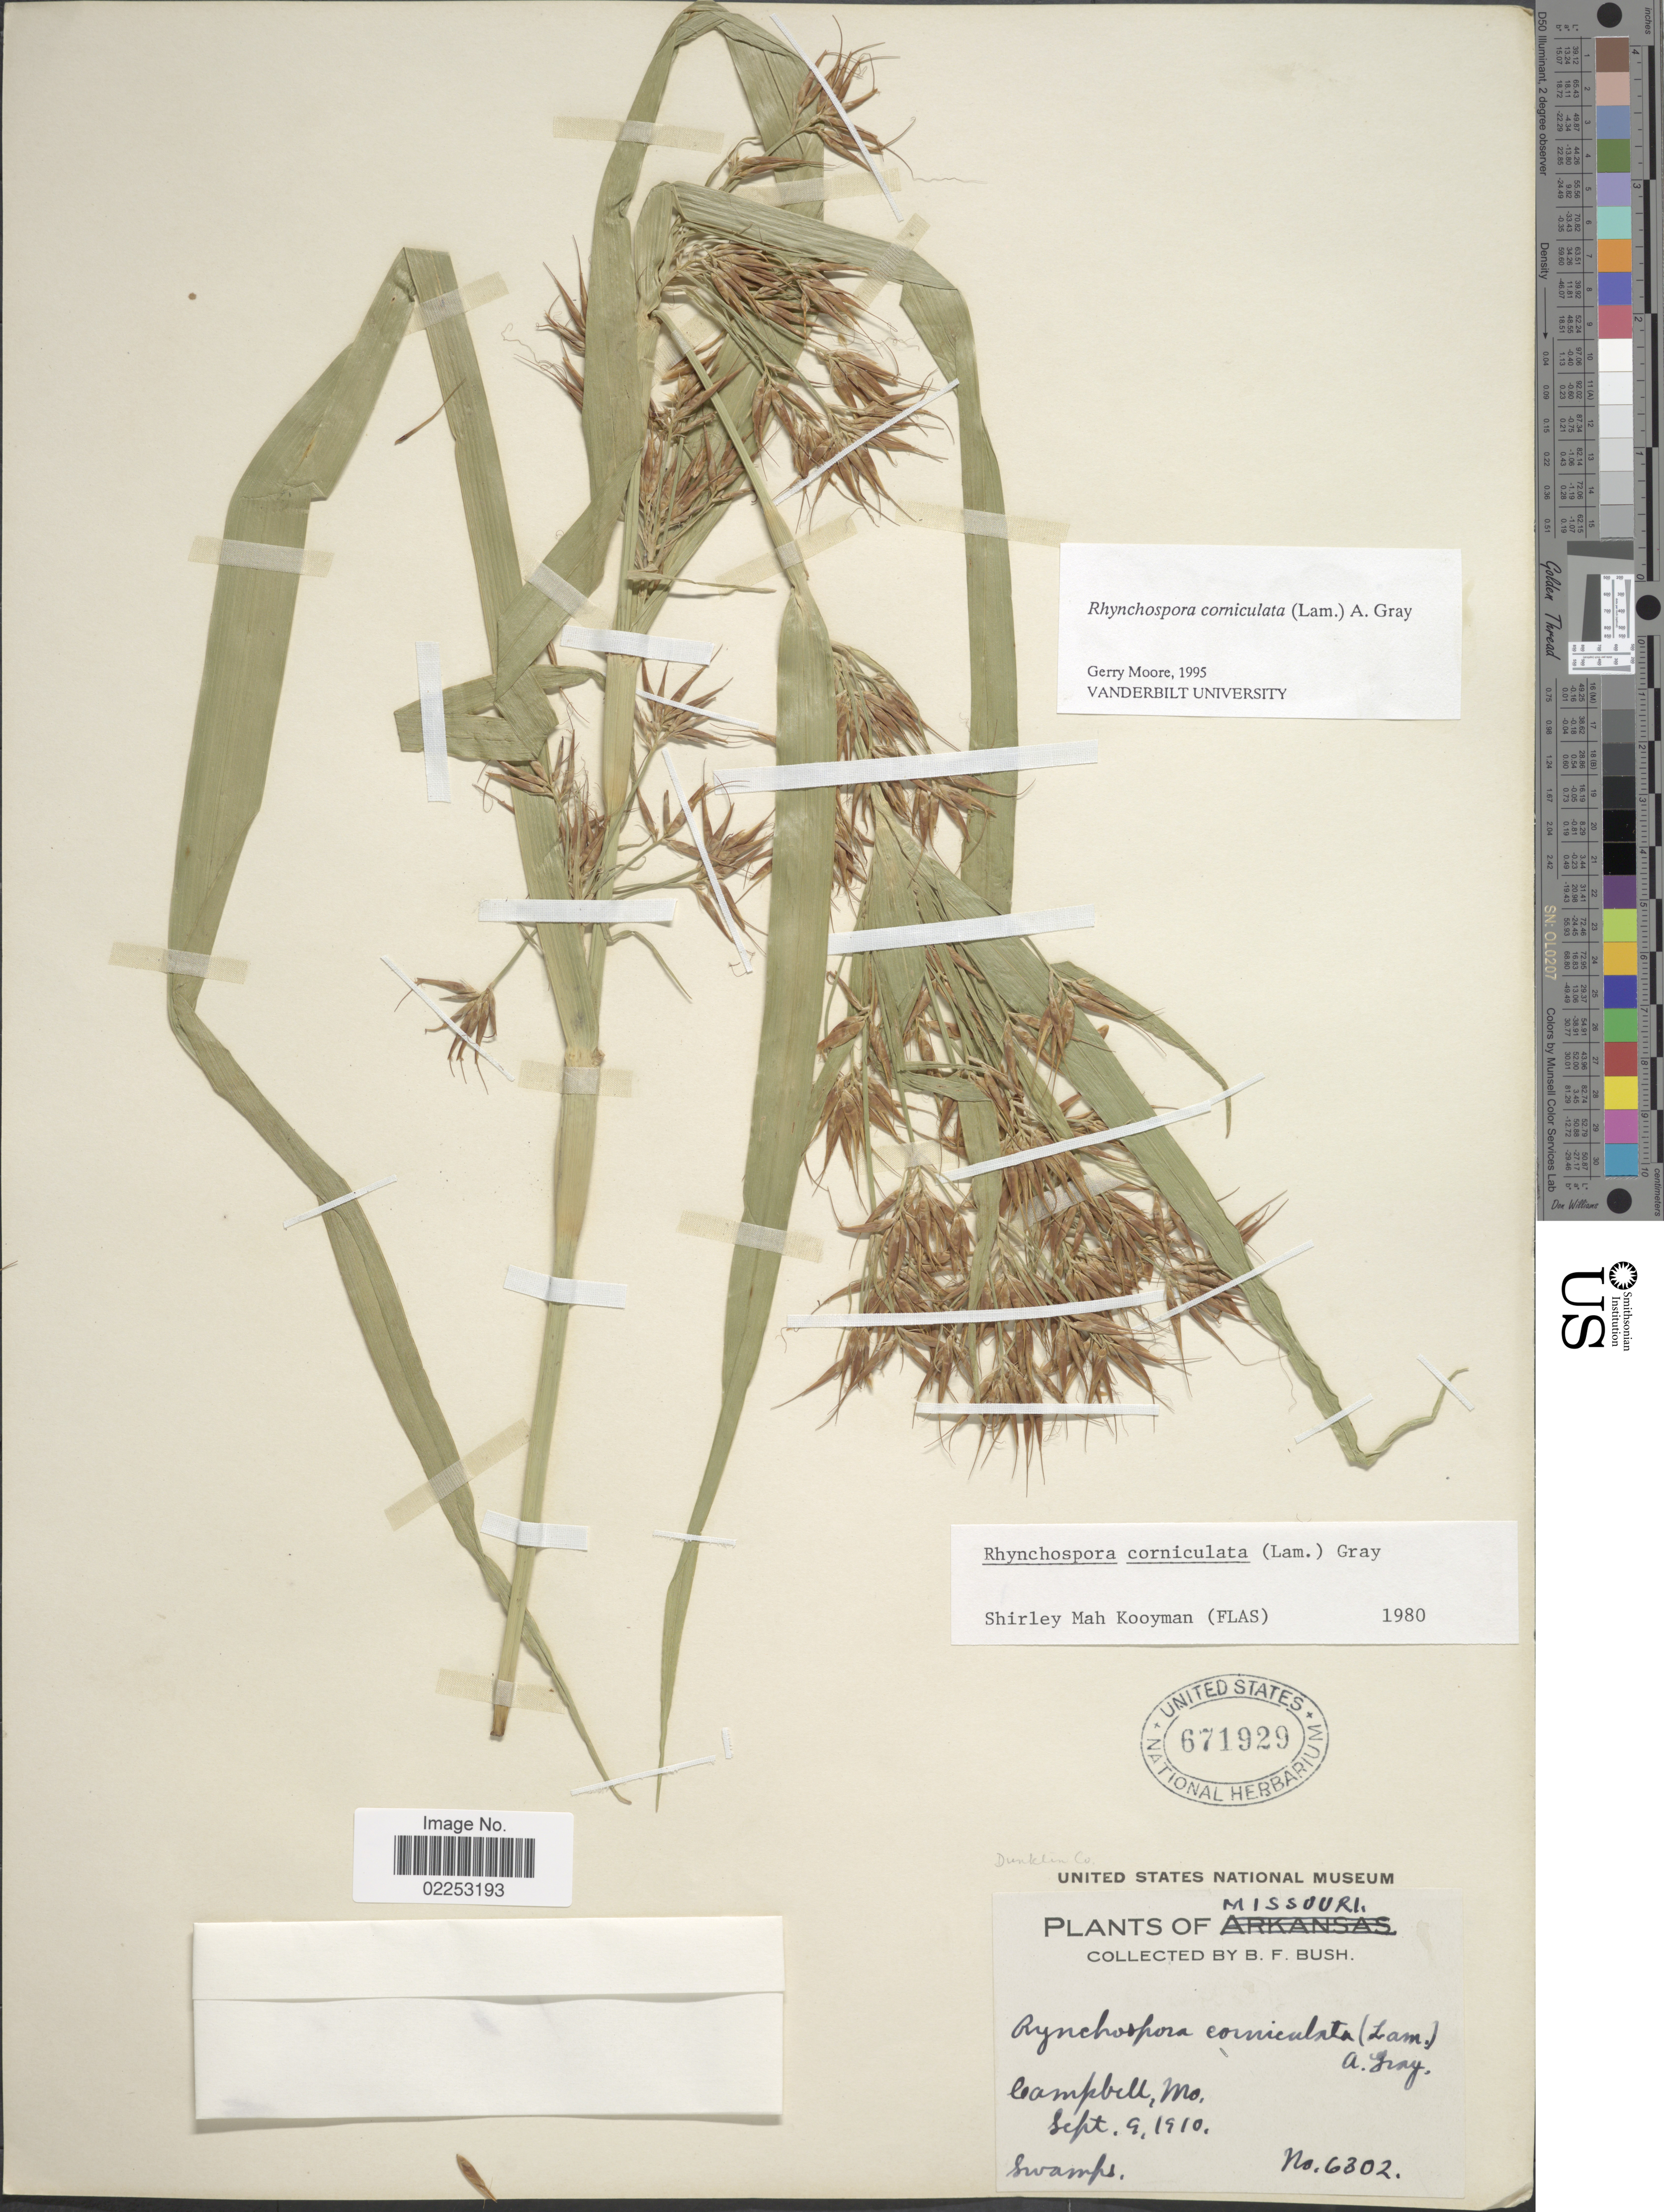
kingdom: Plantae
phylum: Tracheophyta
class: Liliopsida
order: Poales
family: Cyperaceae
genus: Rhynchospora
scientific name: Rhynchospora corniculata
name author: (Lam.) A. Gray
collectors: B. F. Bush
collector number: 6302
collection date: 1910-09-09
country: United States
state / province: Missouri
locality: Campbell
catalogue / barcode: US 671929